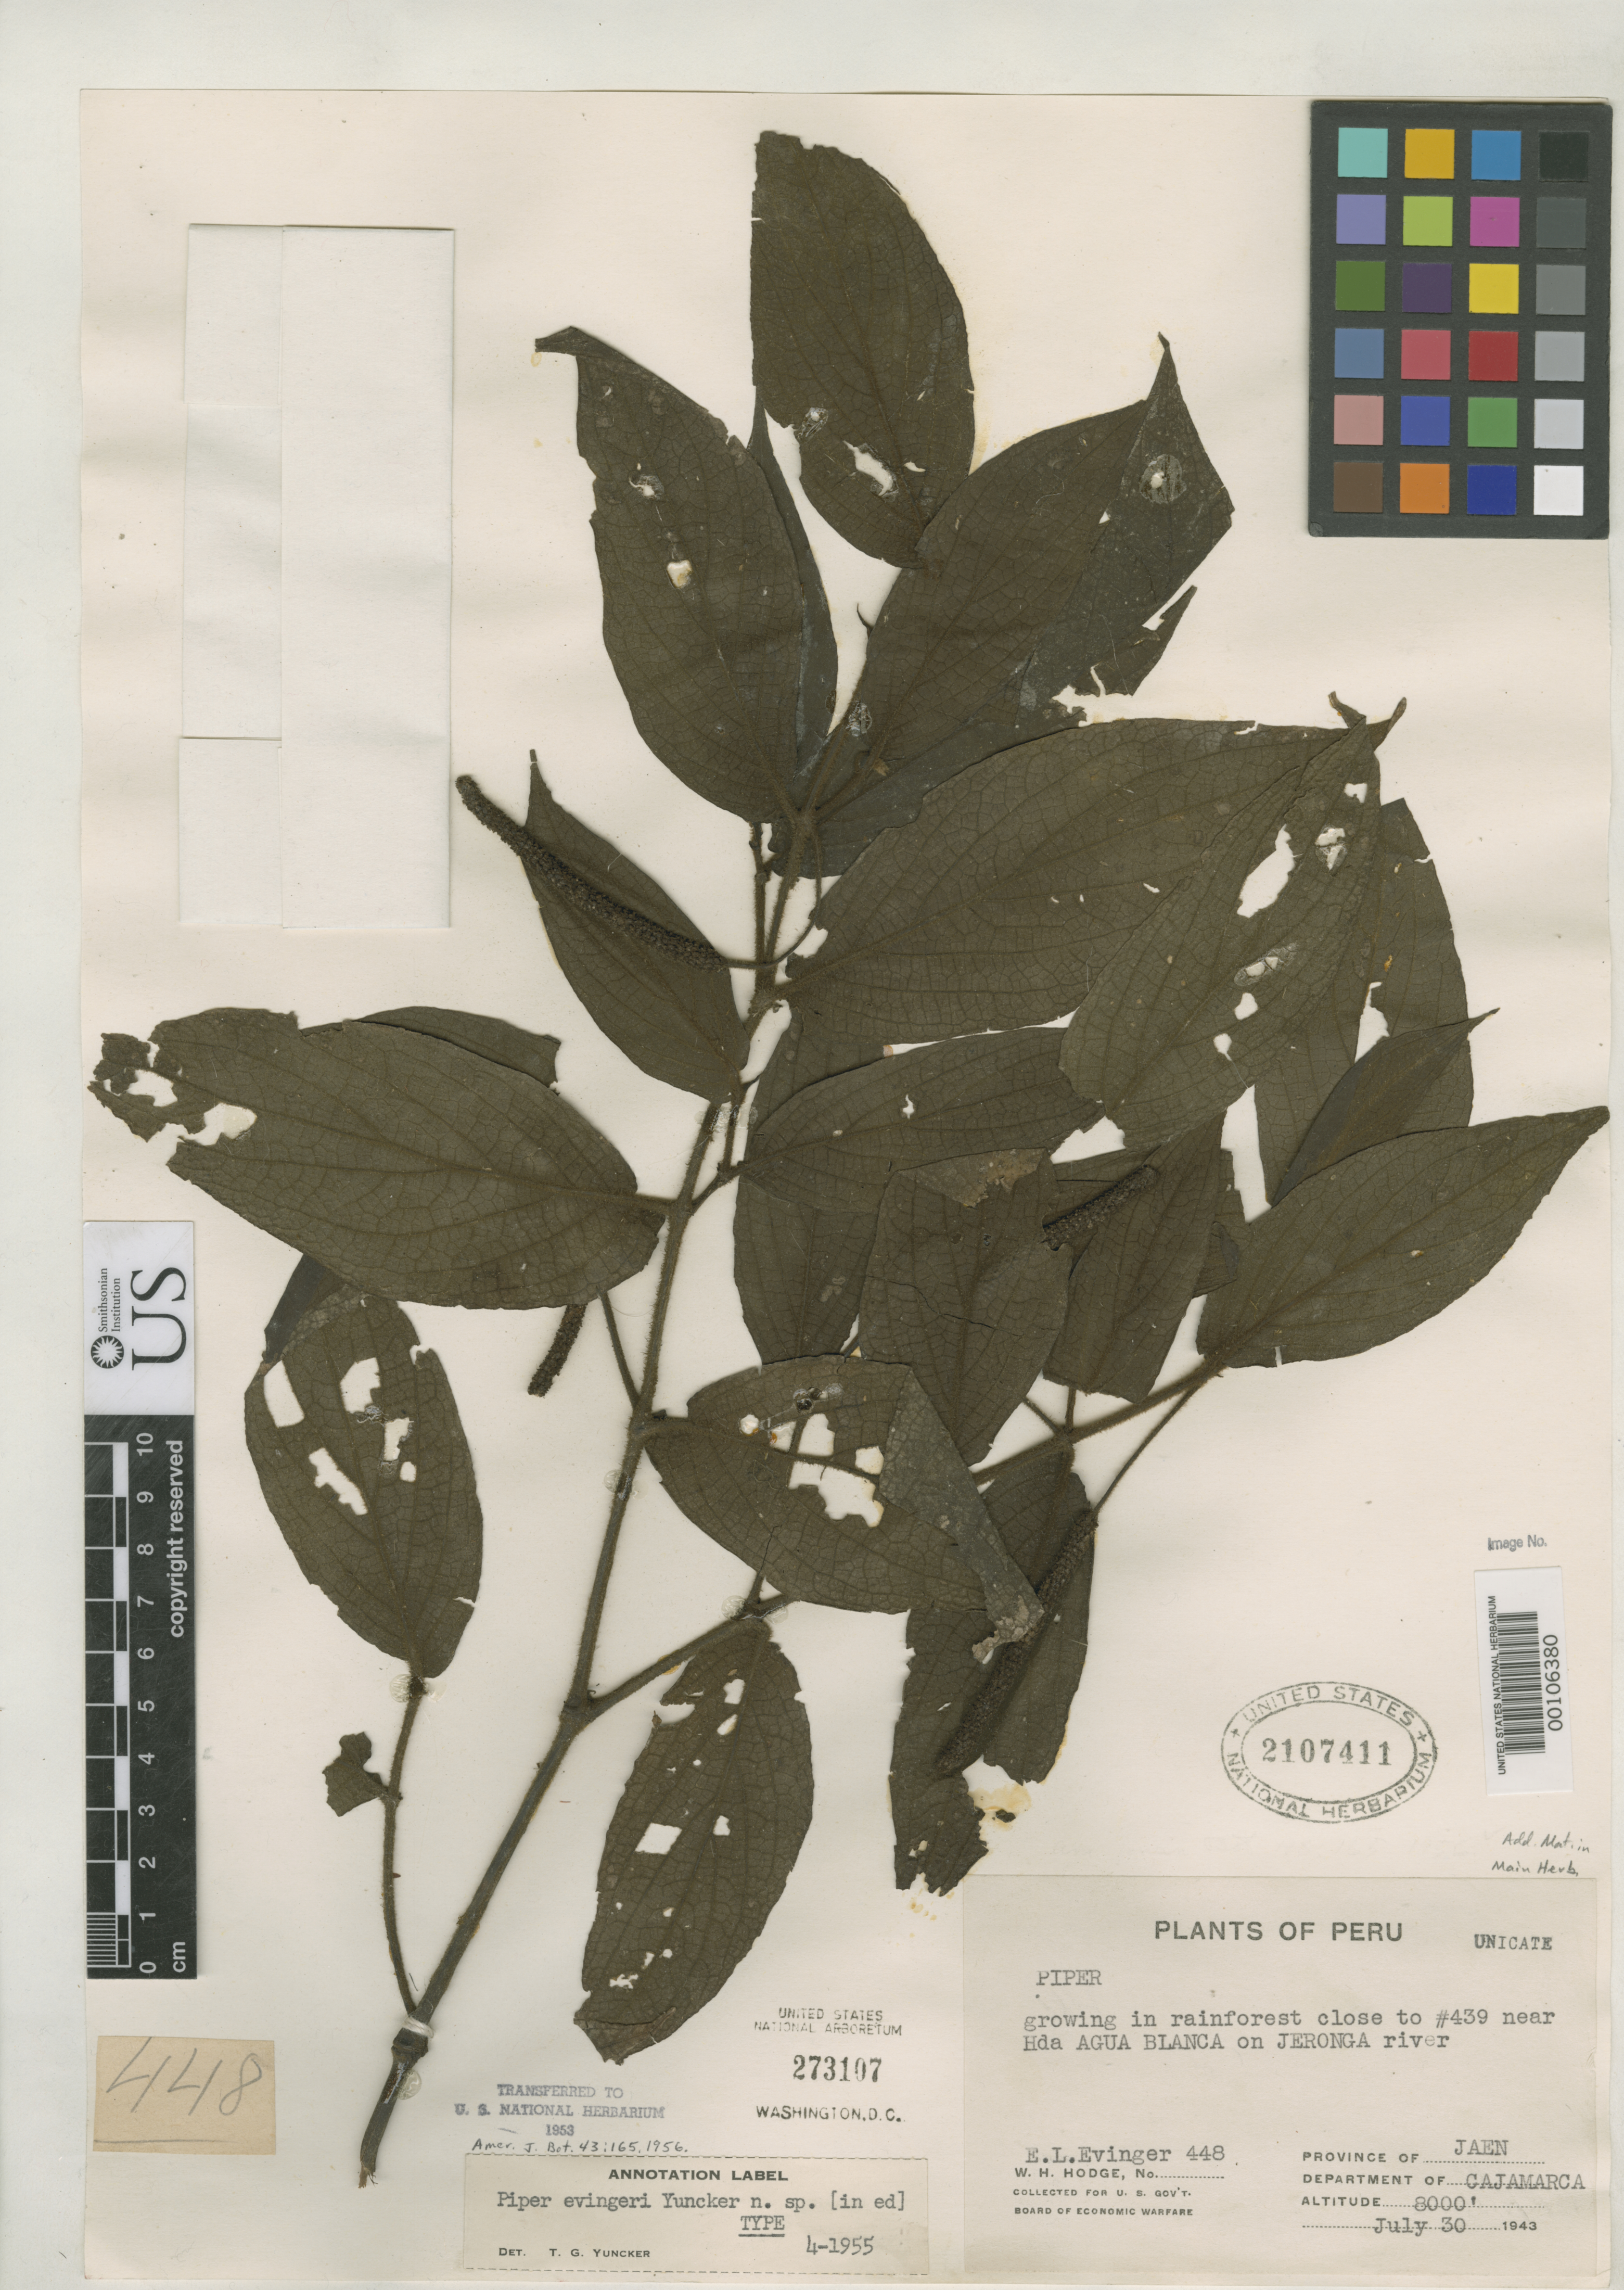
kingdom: Plantae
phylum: Tracheophyta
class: Magnoliopsida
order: Piperales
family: Piperaceae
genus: Piper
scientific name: Piper evingeri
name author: Yunck.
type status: Holotype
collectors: E. Evinger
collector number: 448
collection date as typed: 30 Jul 1943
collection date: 1943-07-30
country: Peru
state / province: Cajamarca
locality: near Hacienda Agua Blanca on Jeronga River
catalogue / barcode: US 2107411